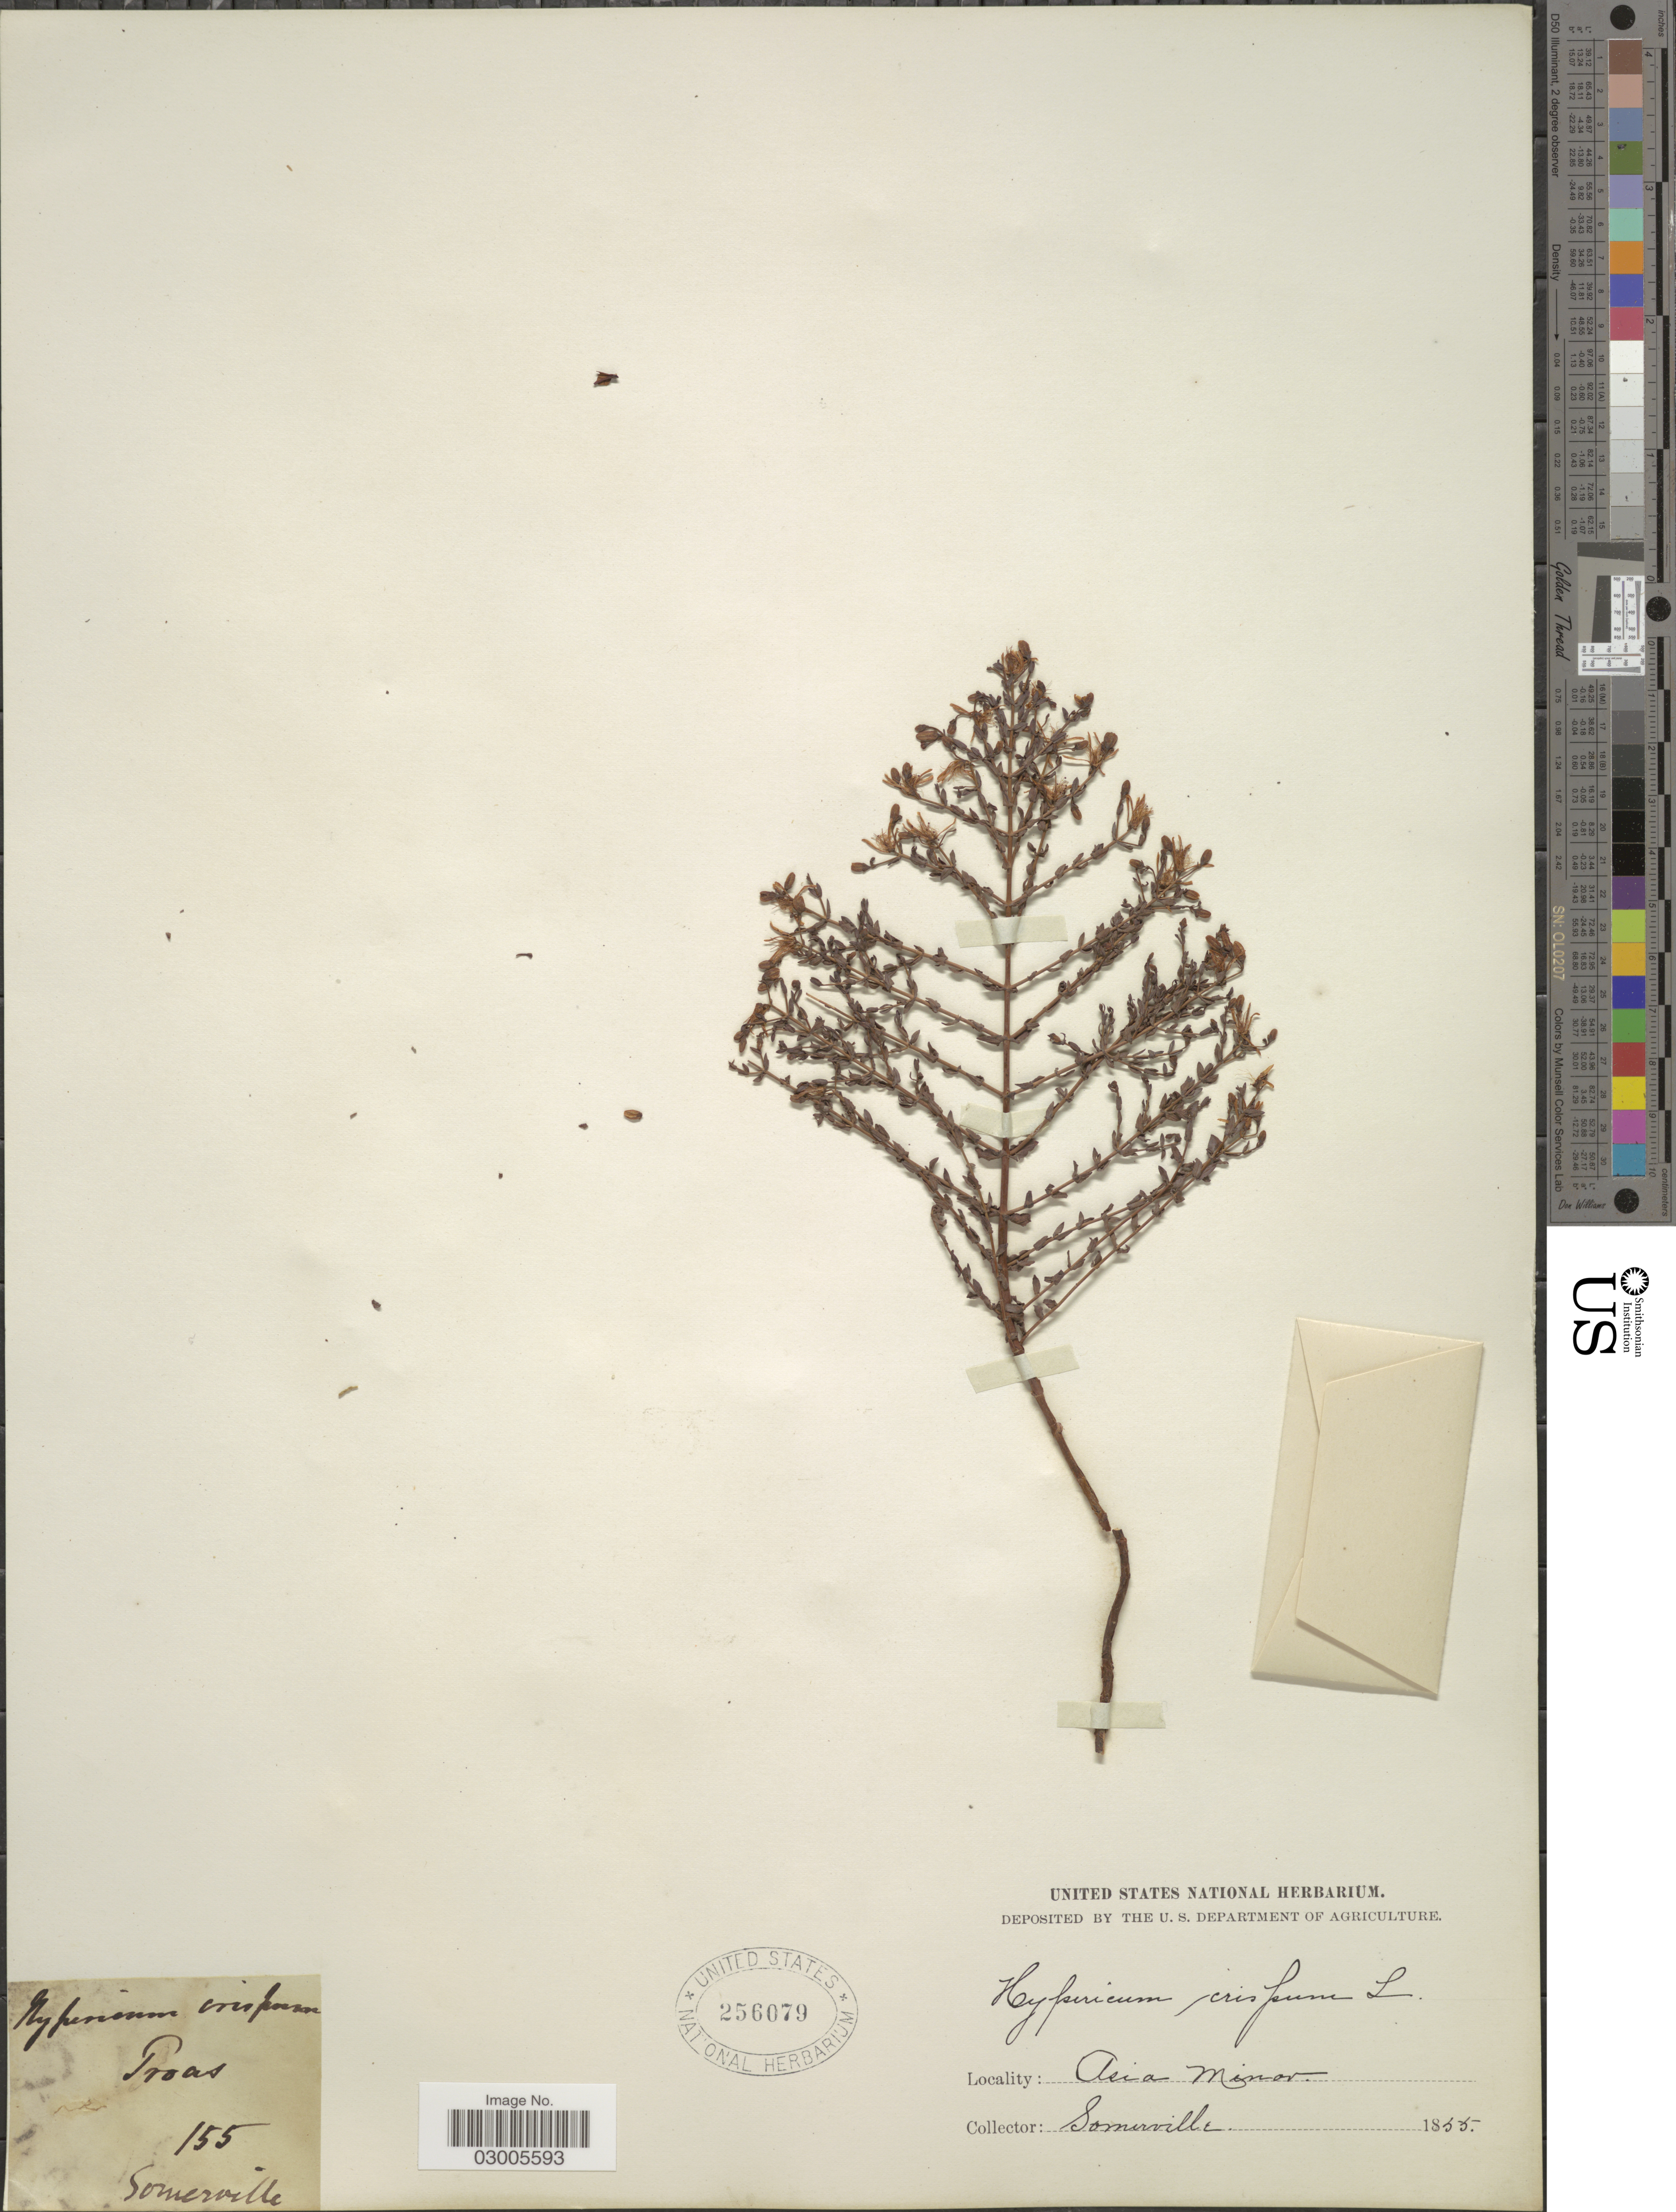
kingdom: Plantae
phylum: Tracheophyta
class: Magnoliopsida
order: Malpighiales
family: Hypericaceae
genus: Hypericum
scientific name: Hypericum triquetrifolium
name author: Turra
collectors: Somerville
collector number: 155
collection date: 1855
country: Turkey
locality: Proas. Asia Minor.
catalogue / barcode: US 256079